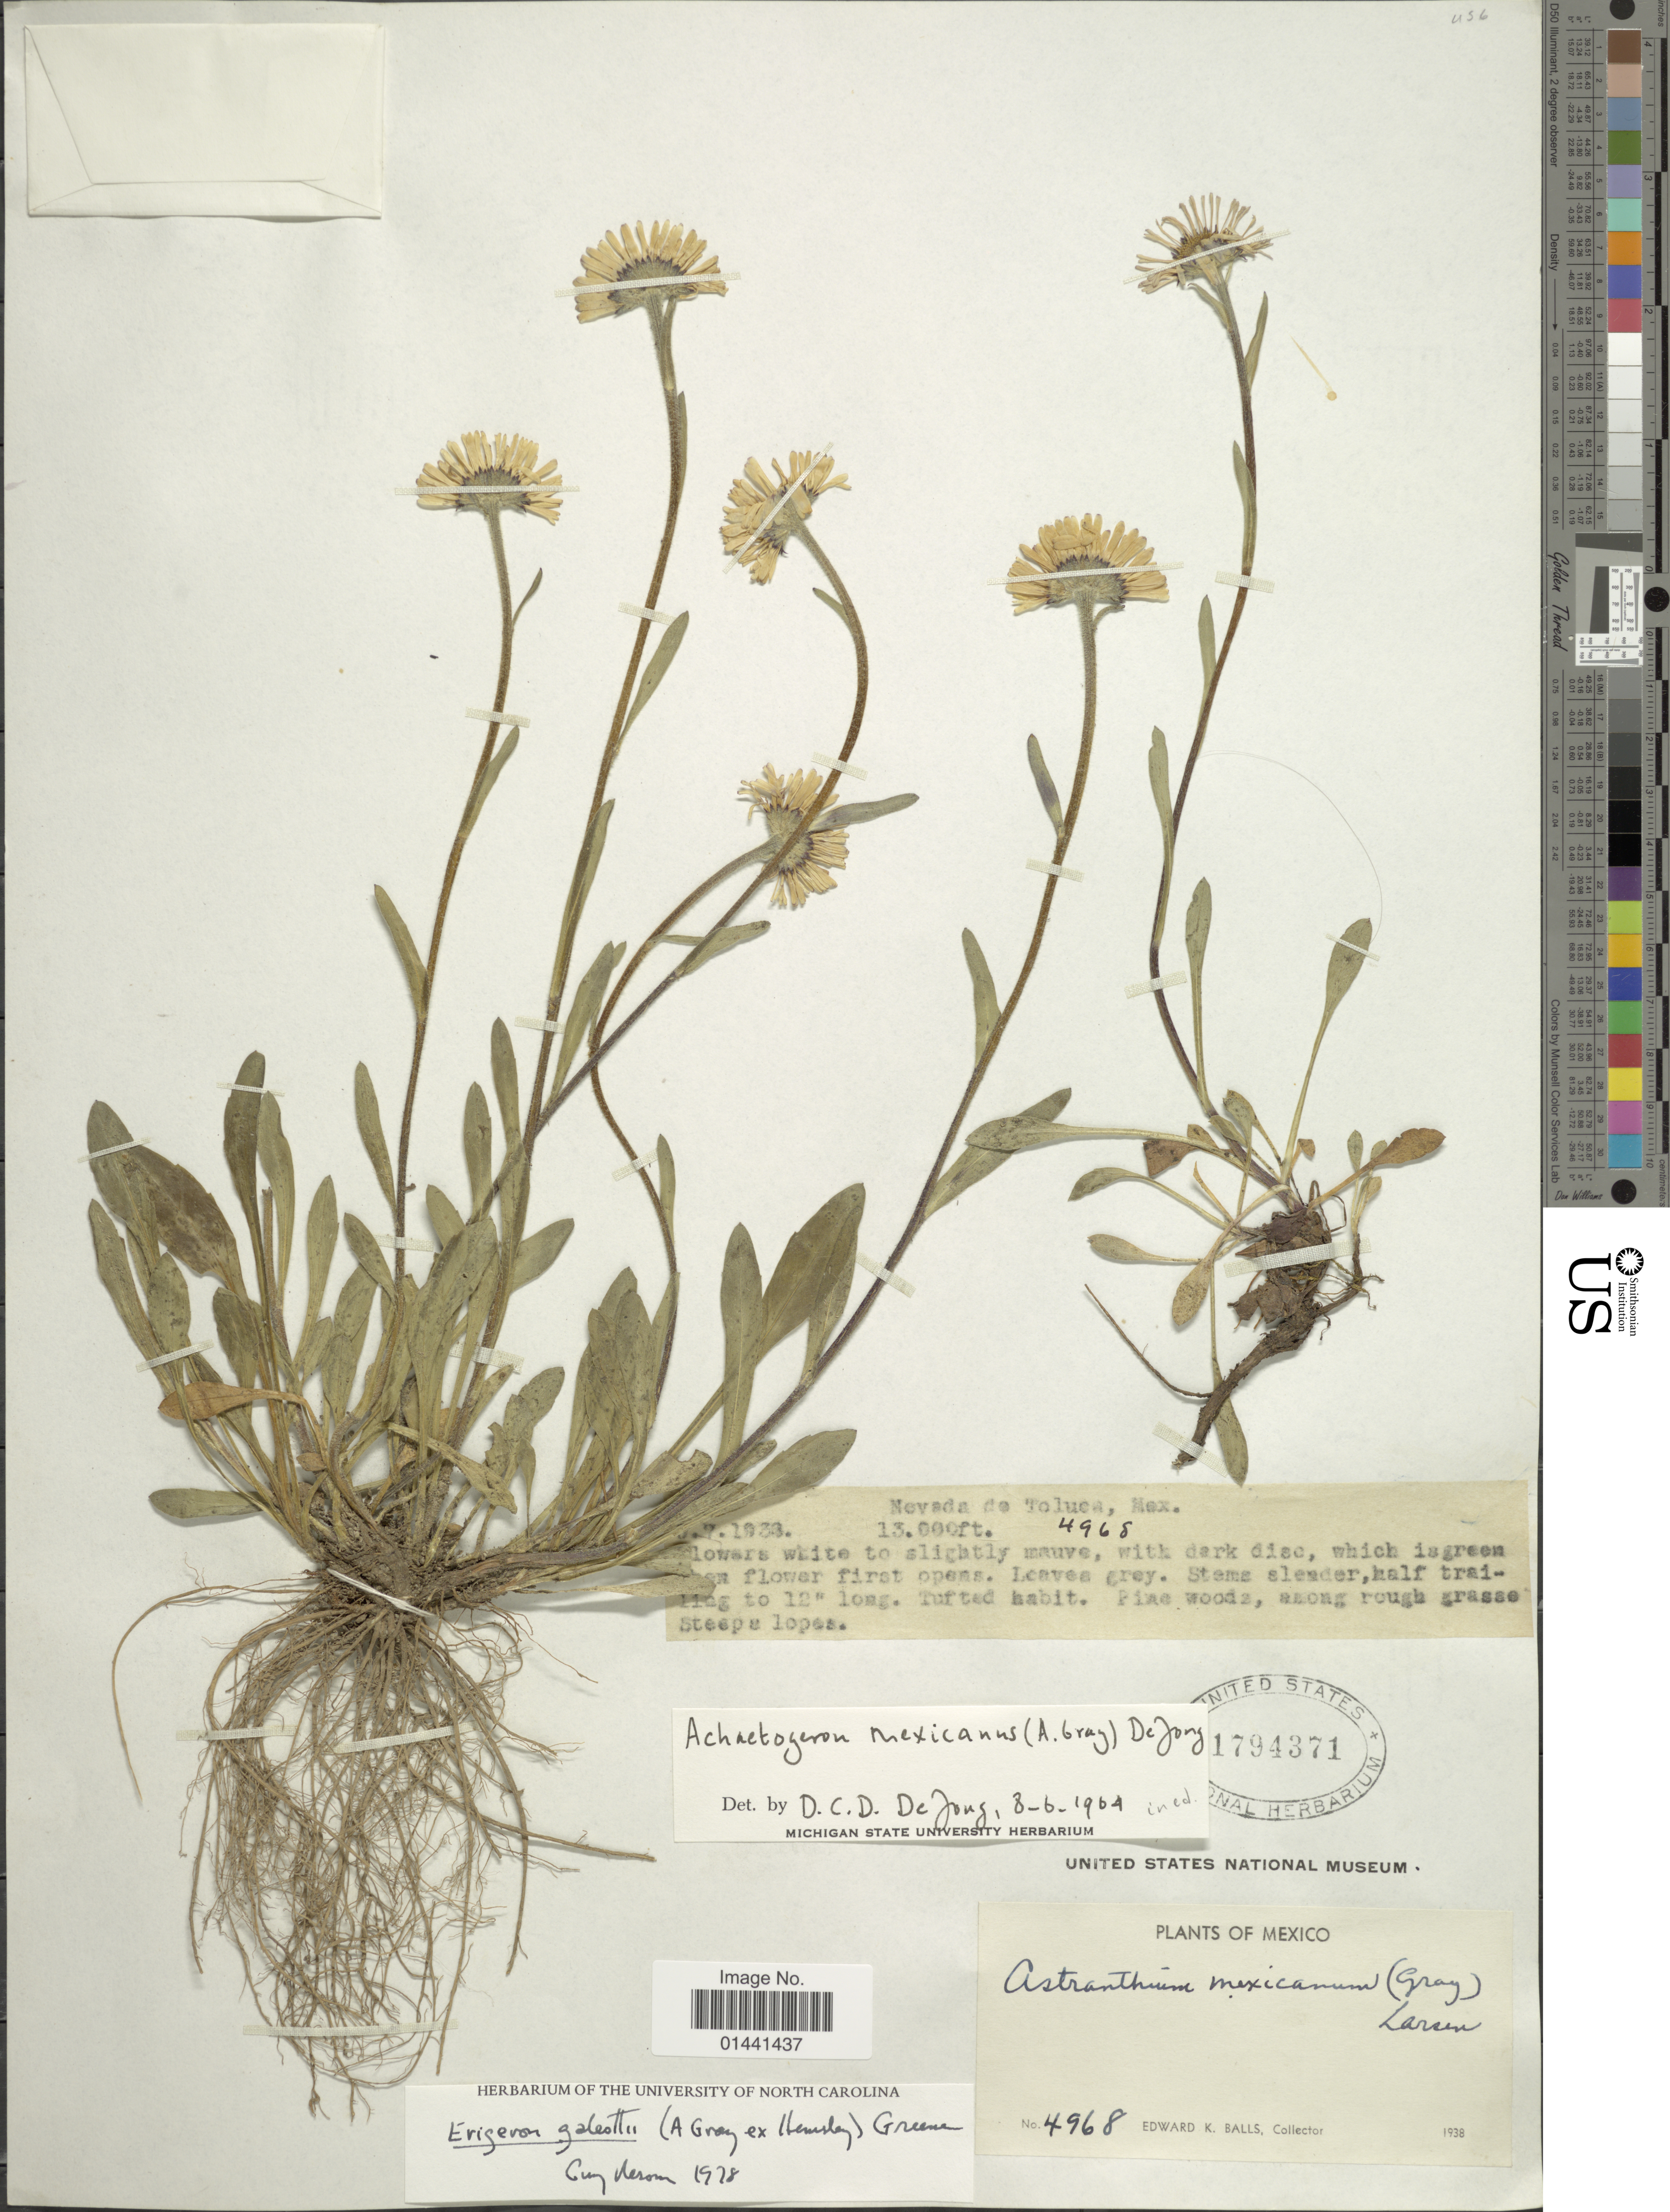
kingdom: Plantae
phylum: Tracheophyta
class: Magnoliopsida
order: Asterales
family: Asteraceae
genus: Erigeron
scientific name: Erigeron galeottii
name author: (A. Gray ex Hemsl.) Greene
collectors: E. K. Balls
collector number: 4968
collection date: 1938-07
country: Mexico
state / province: México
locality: Nevada de Toluca, Pine woods, among rough grass Steep slopes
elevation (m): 3962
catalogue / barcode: US 1794371